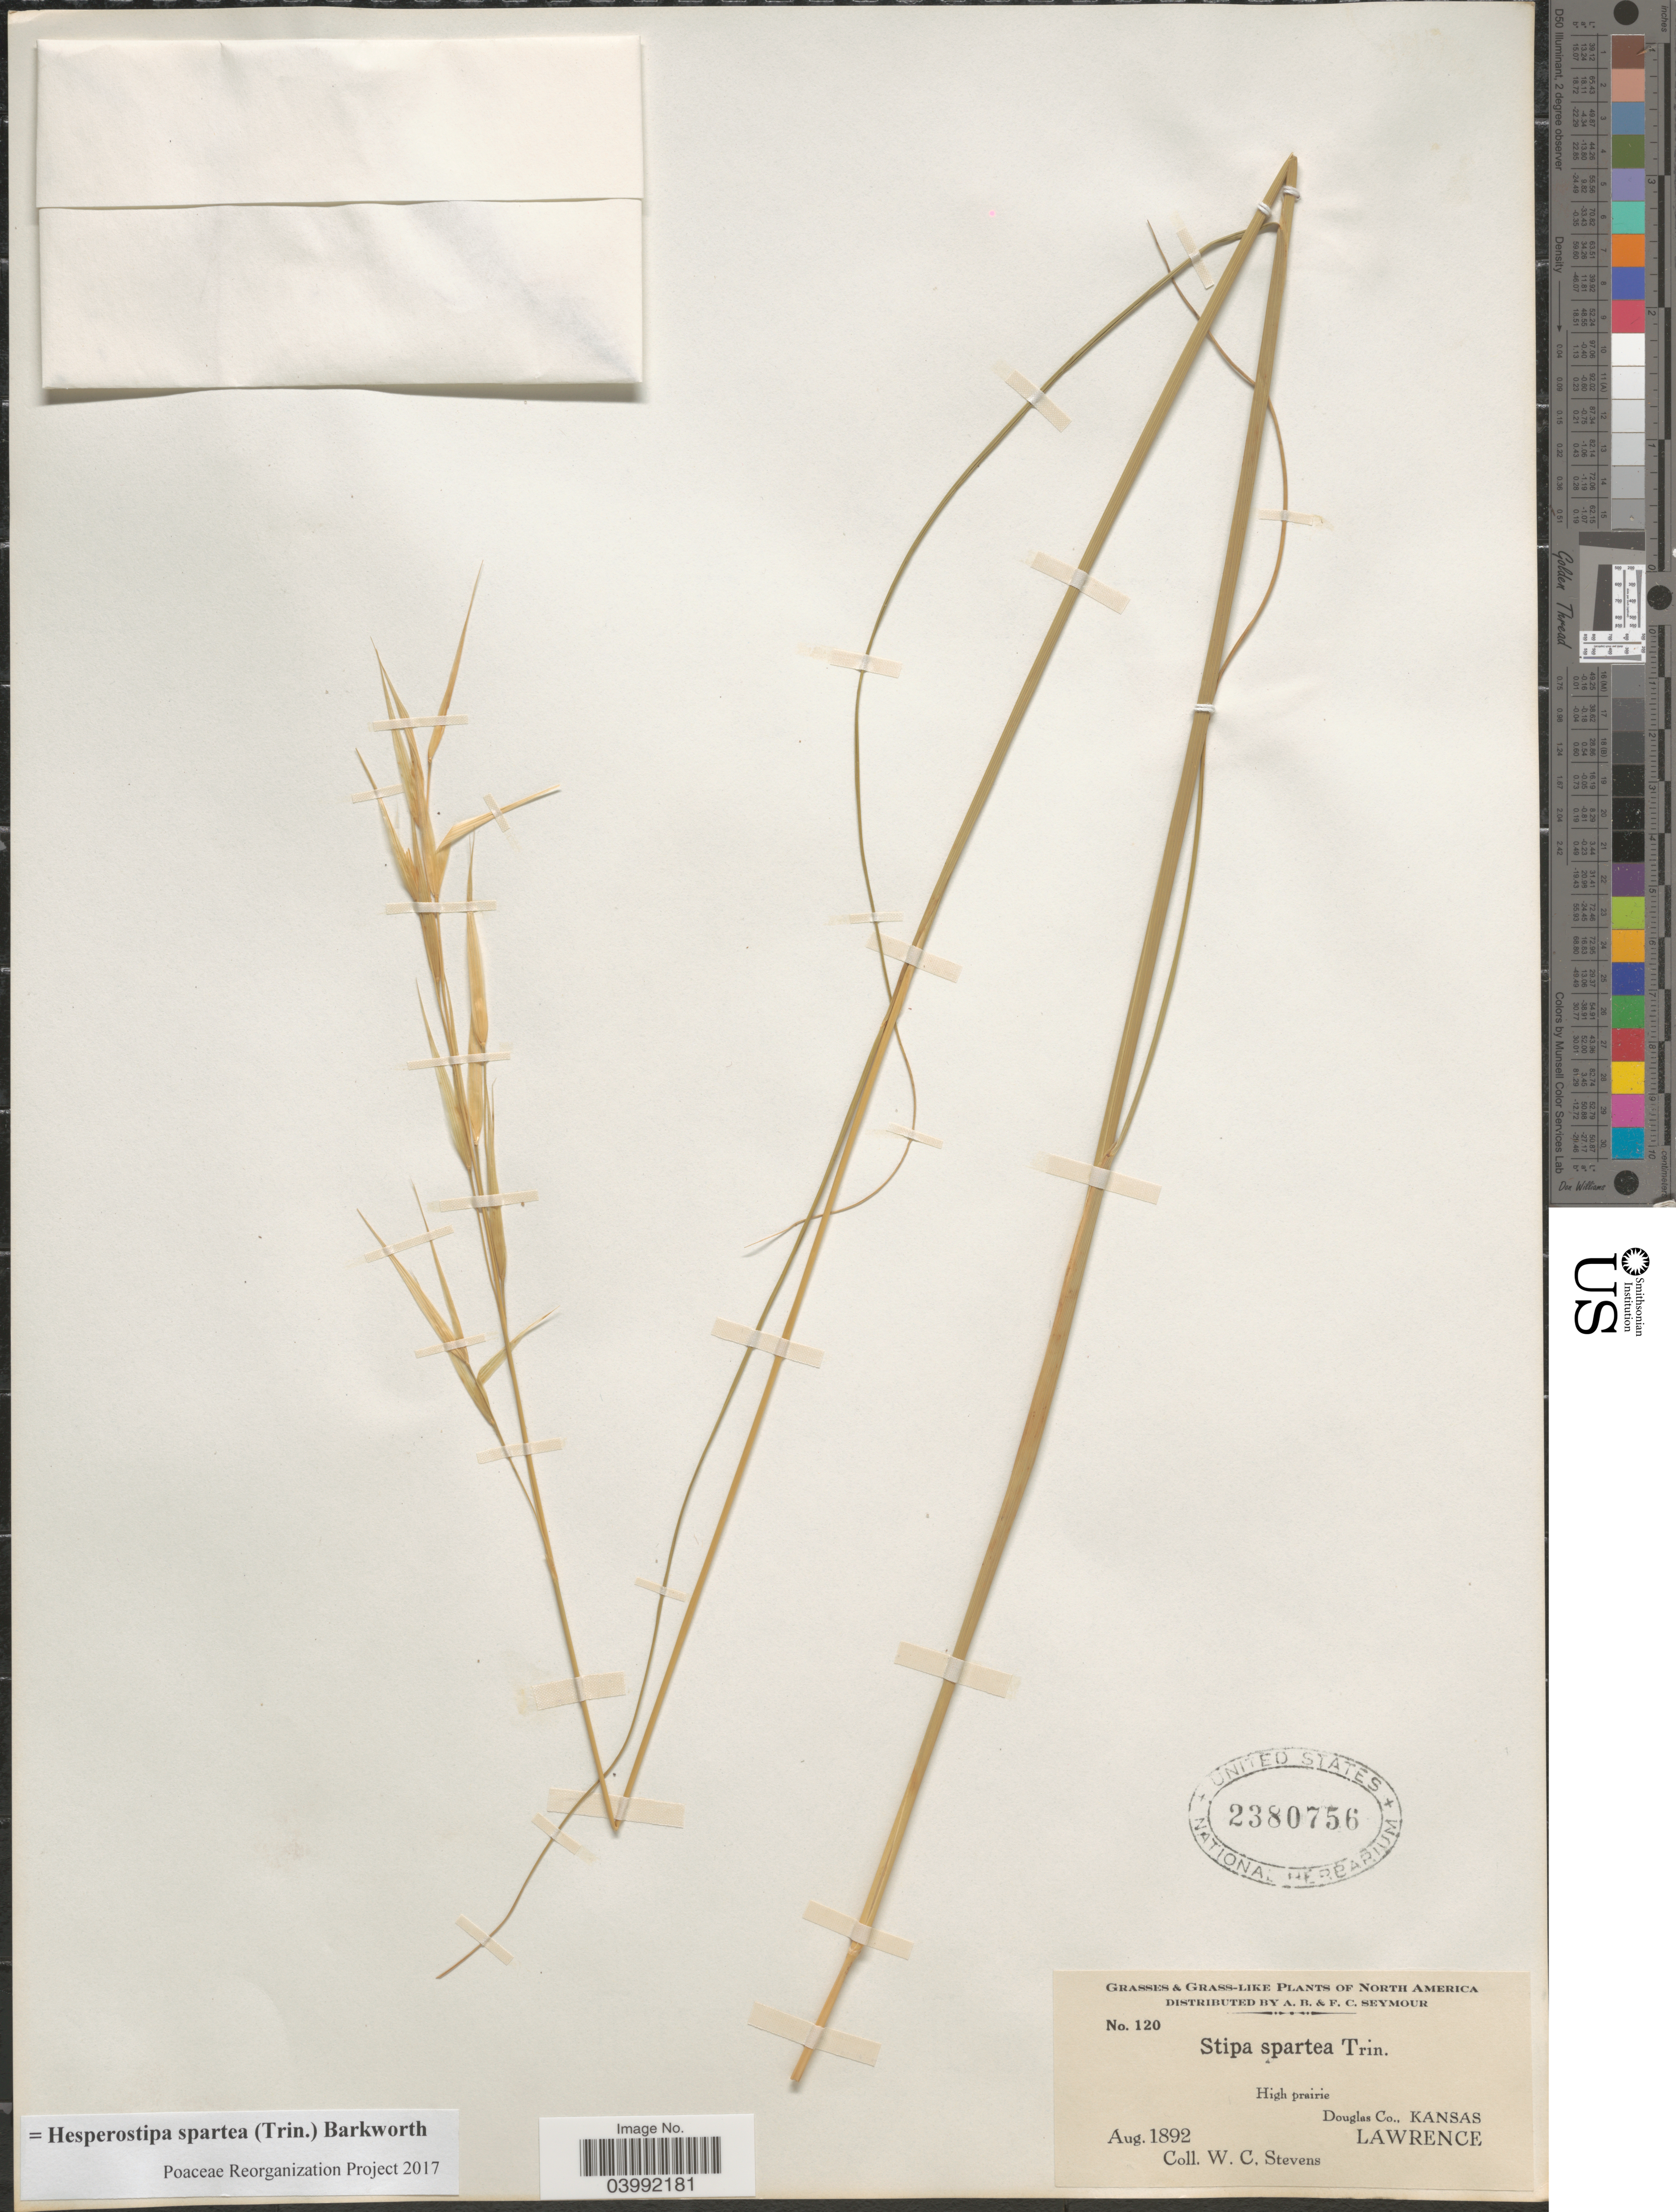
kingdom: Plantae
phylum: Tracheophyta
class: Liliopsida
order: Poales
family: Poaceae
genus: Hesperostipa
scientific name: Hesperostipa spartea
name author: (Trin.) Barkworth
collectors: W. C. Stevens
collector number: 120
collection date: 1892-08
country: United States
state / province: Kansas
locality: Douglas Co. Lawrence.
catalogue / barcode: US 2380756